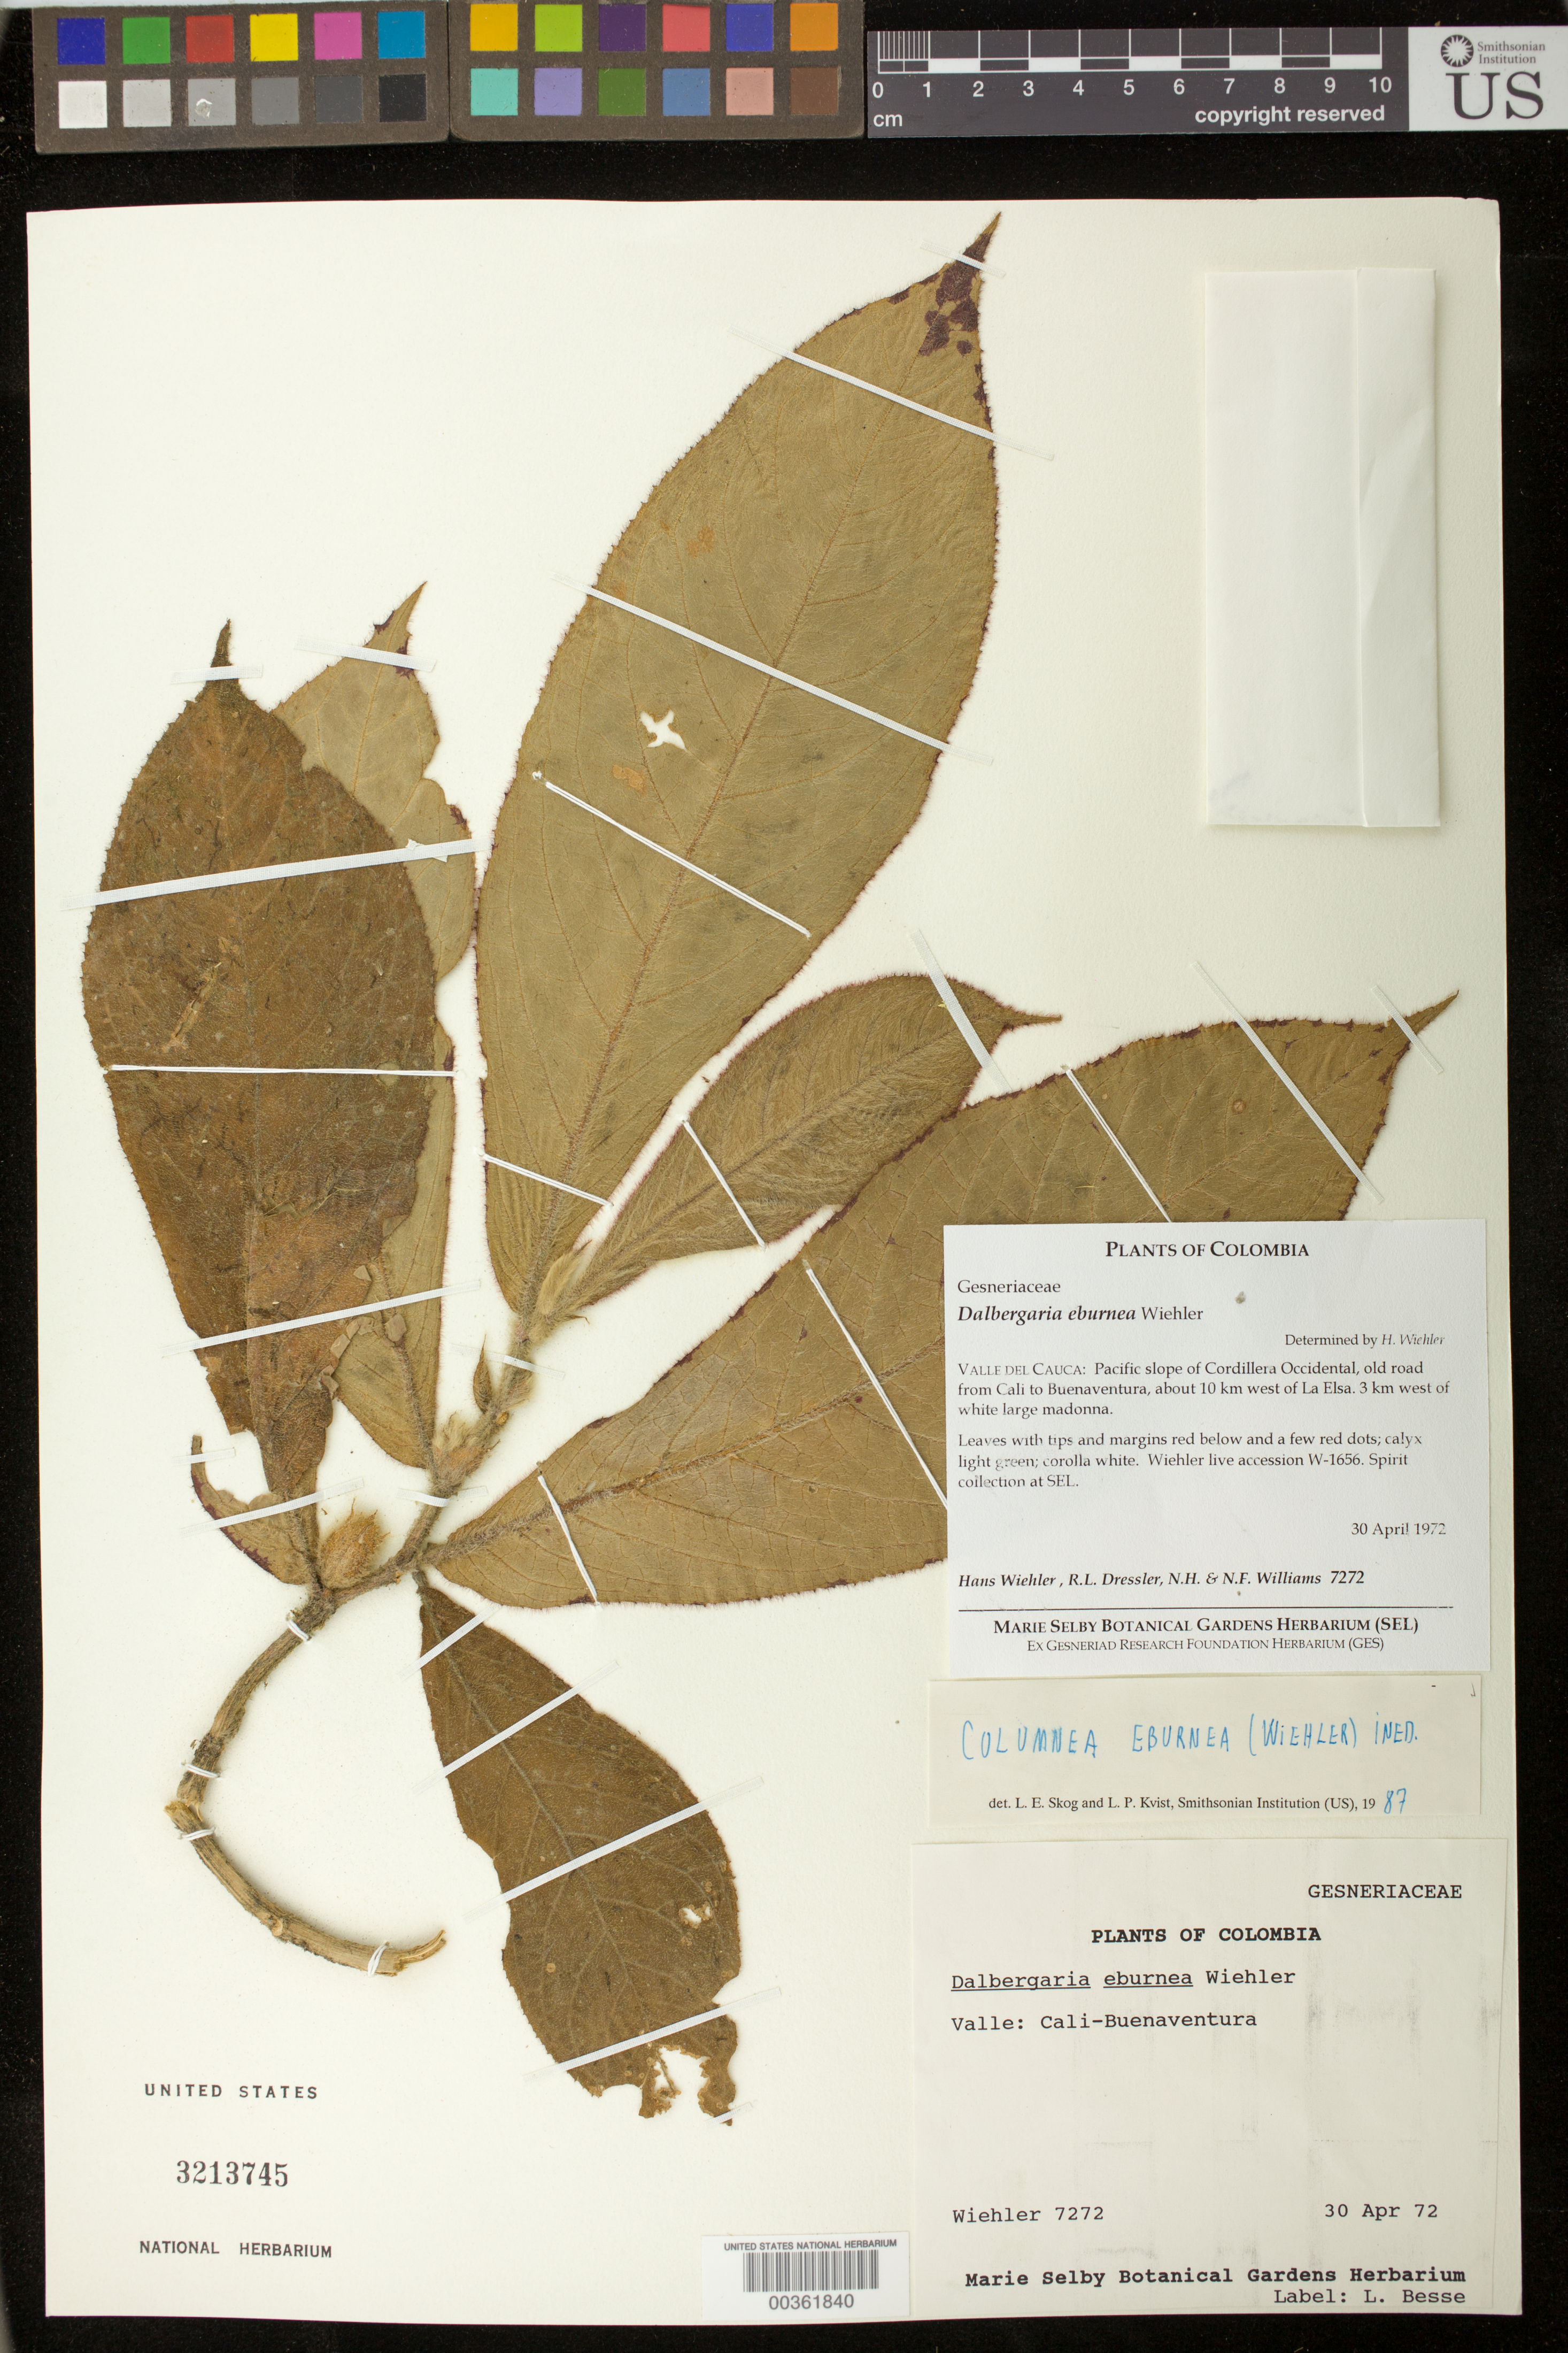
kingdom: Plantae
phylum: Tracheophyta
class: Magnoliopsida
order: Lamiales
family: Gesneriaceae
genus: Columnea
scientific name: Columnea eburnea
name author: (Wiehler) L.P. Kvist & L.E. Skog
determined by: Kvist, L. P.; Skog, Laurence E.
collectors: H. J. Wiehler & et al.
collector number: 7272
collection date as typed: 30 Apr 1972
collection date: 1972-04-30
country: Colombia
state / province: Valle del Cauca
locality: Valle del Cauca: Pacific slope of Cordillera Occidental, old road from Cali to Buenaventura, about 10 km west of La Elsa, 3 km west of white large madonna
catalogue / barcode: US 3213745